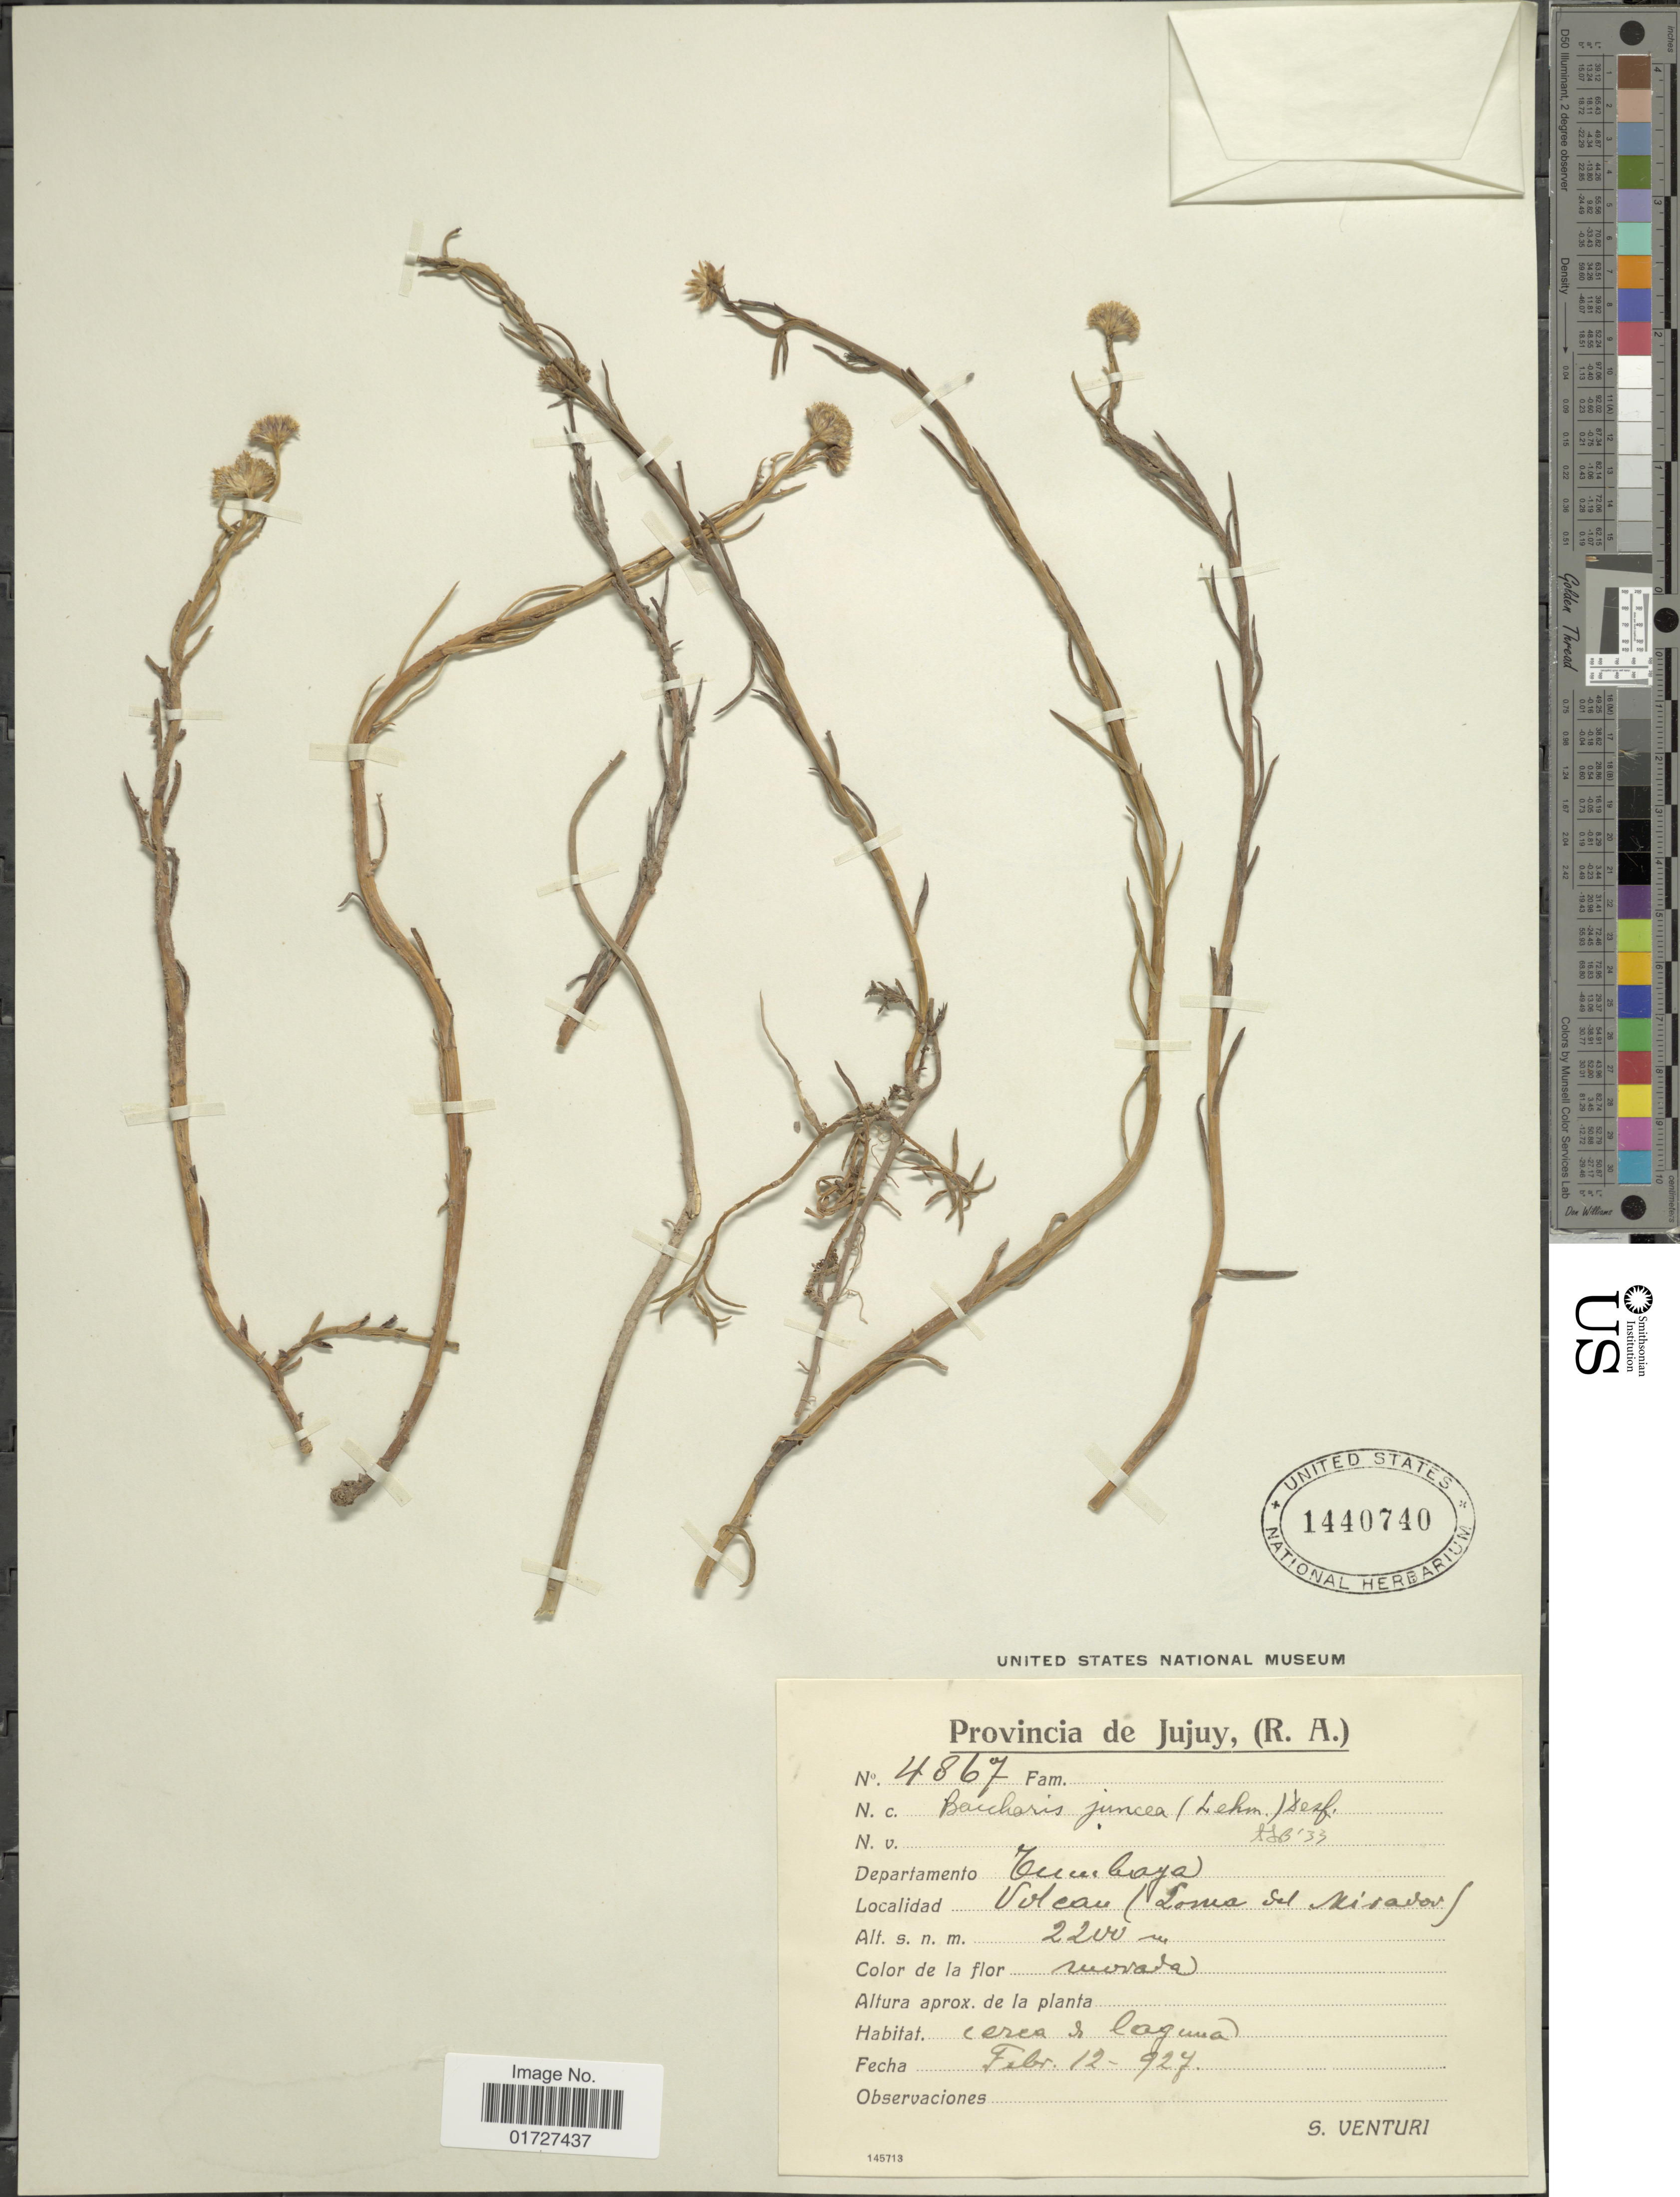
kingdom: Plantae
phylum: Tracheophyta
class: Magnoliopsida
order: Asterales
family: Asteraceae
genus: Baccharis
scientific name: Baccharis juncea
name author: (Lehm.) Desf.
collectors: S. Venturi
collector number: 4867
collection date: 1927-02-12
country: Argentina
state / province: Jujuy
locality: Departamento Tumbaya, Volcan (Loma del Mirador)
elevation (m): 2200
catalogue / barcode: US 1440740